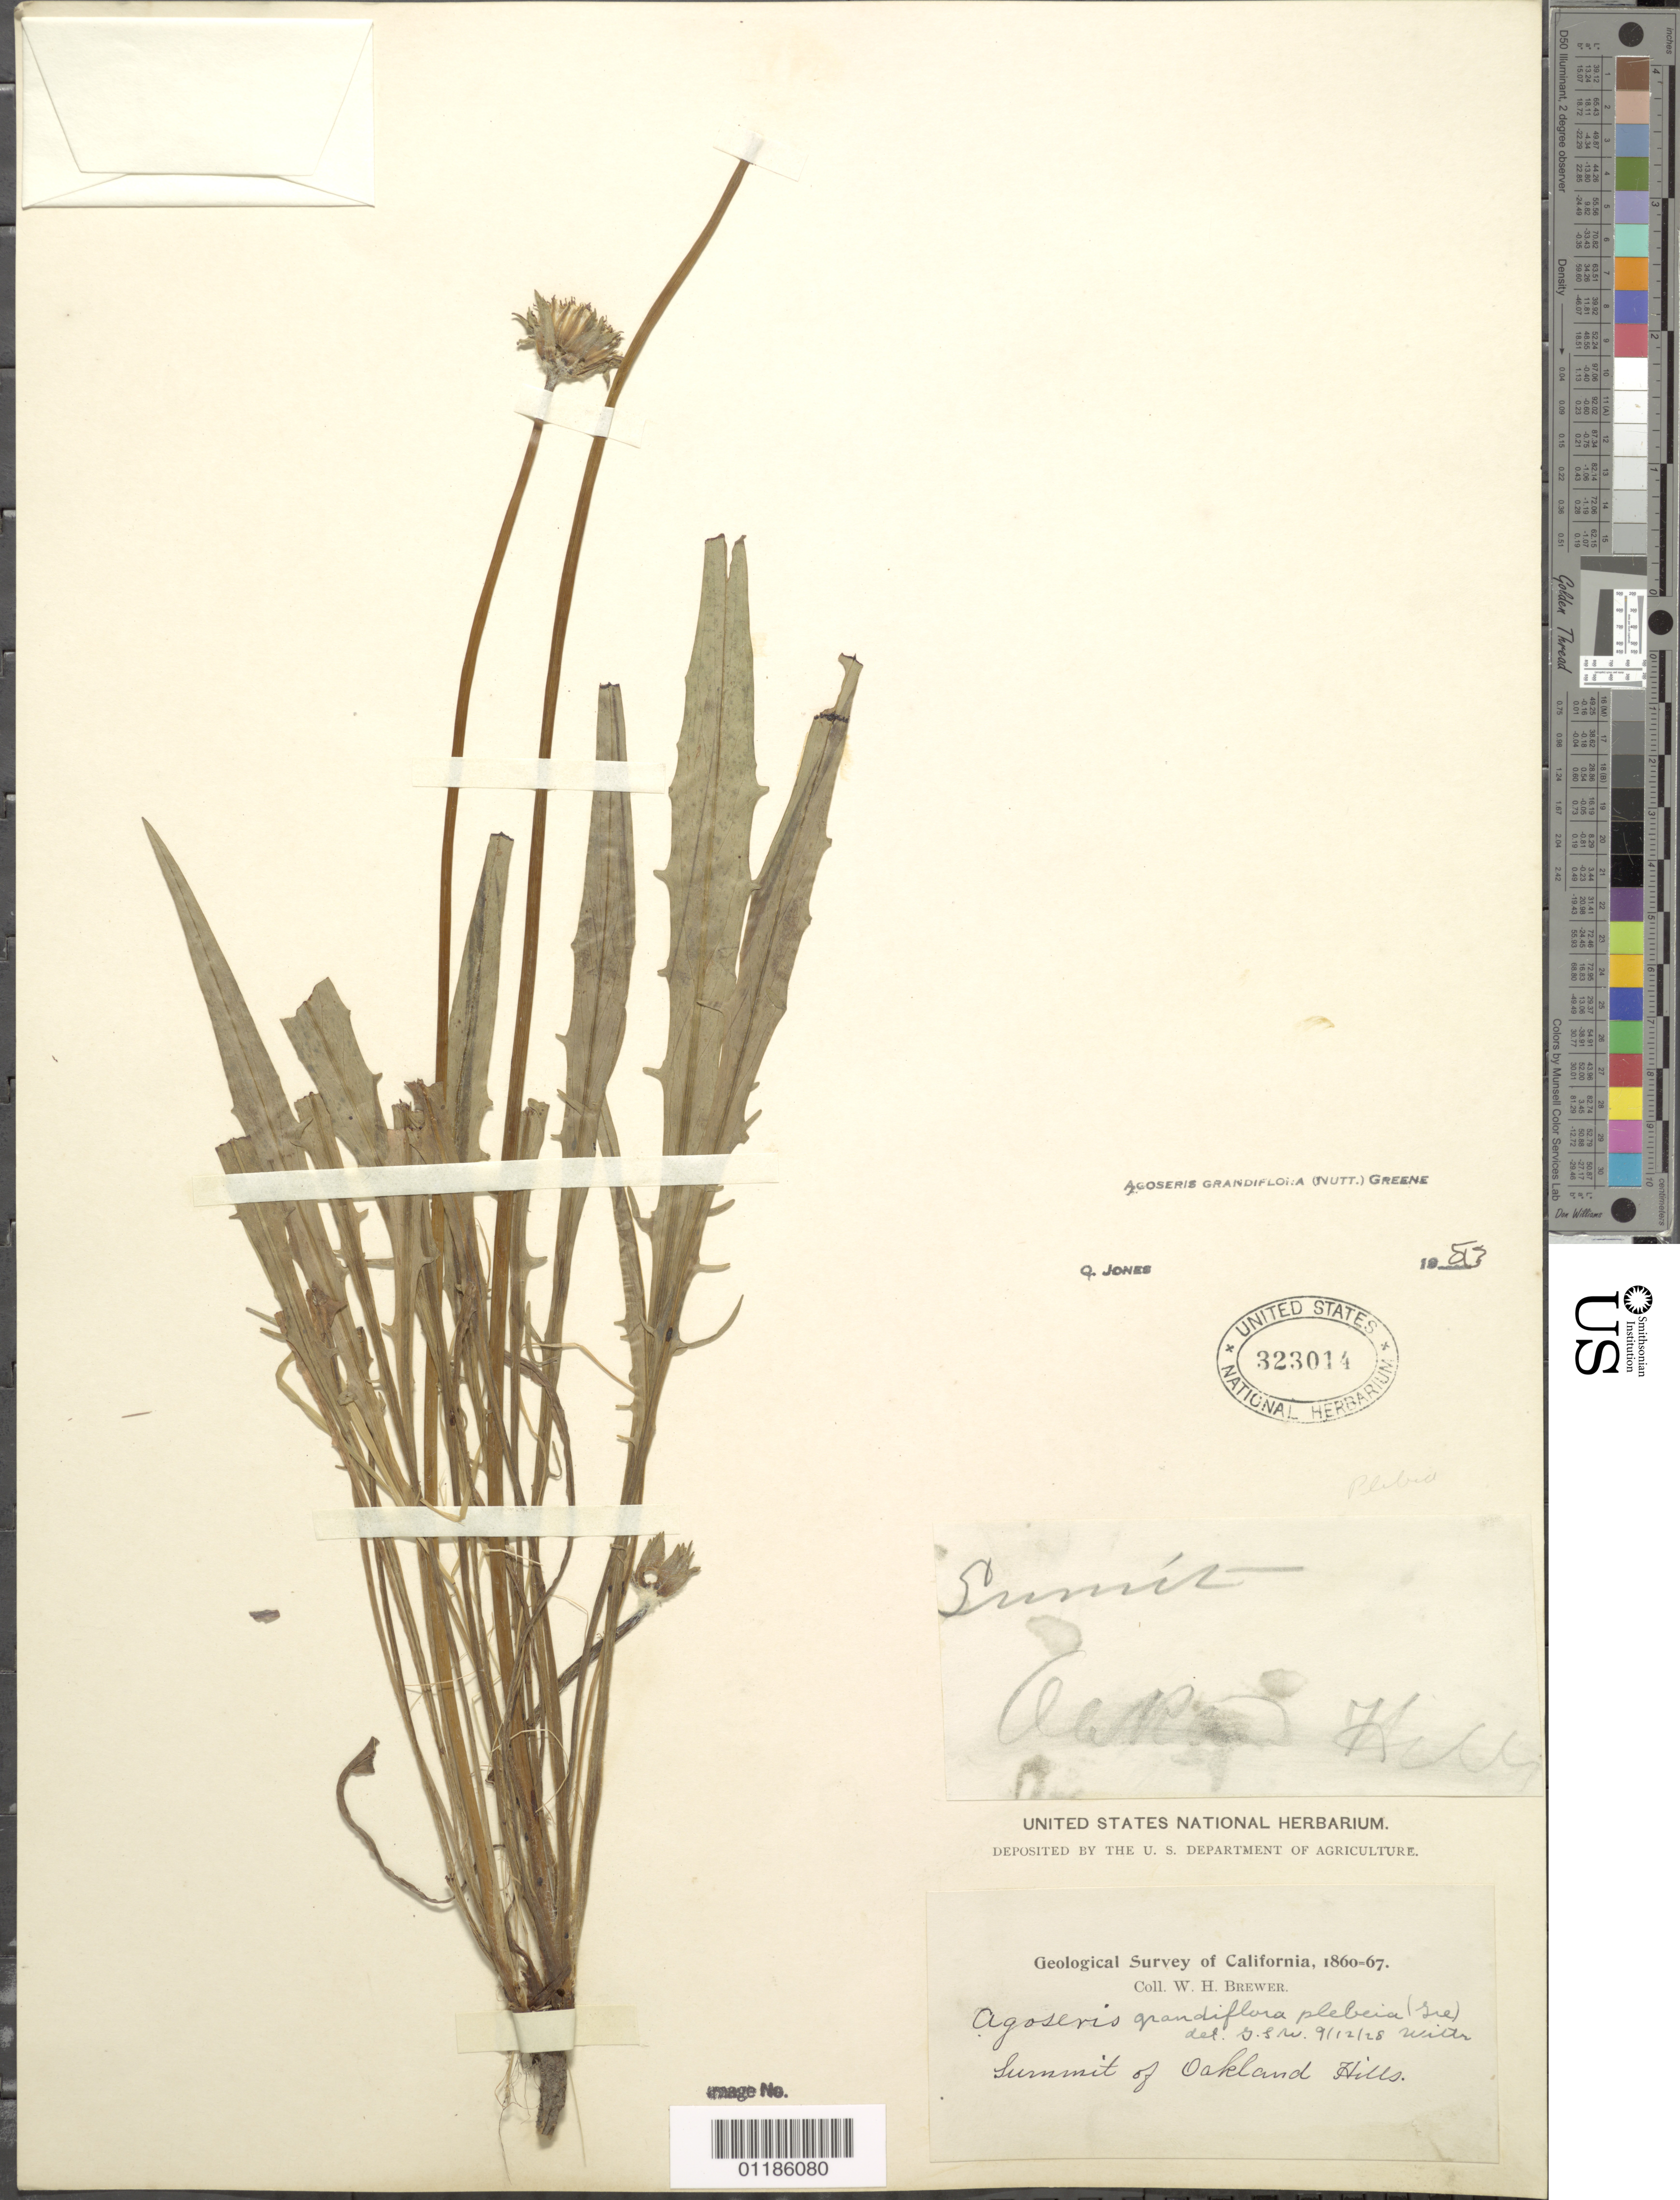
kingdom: Plantae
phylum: Tracheophyta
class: Magnoliopsida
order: Asterales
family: Asteraceae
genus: Agoseris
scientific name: Agoseris grandiflora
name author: (Nutt.) Greene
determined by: Jones, Q.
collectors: W. H. Brewer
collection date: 1860/1867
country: United States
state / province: California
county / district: Alameda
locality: Summit of Oakland Hills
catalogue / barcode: US 323014